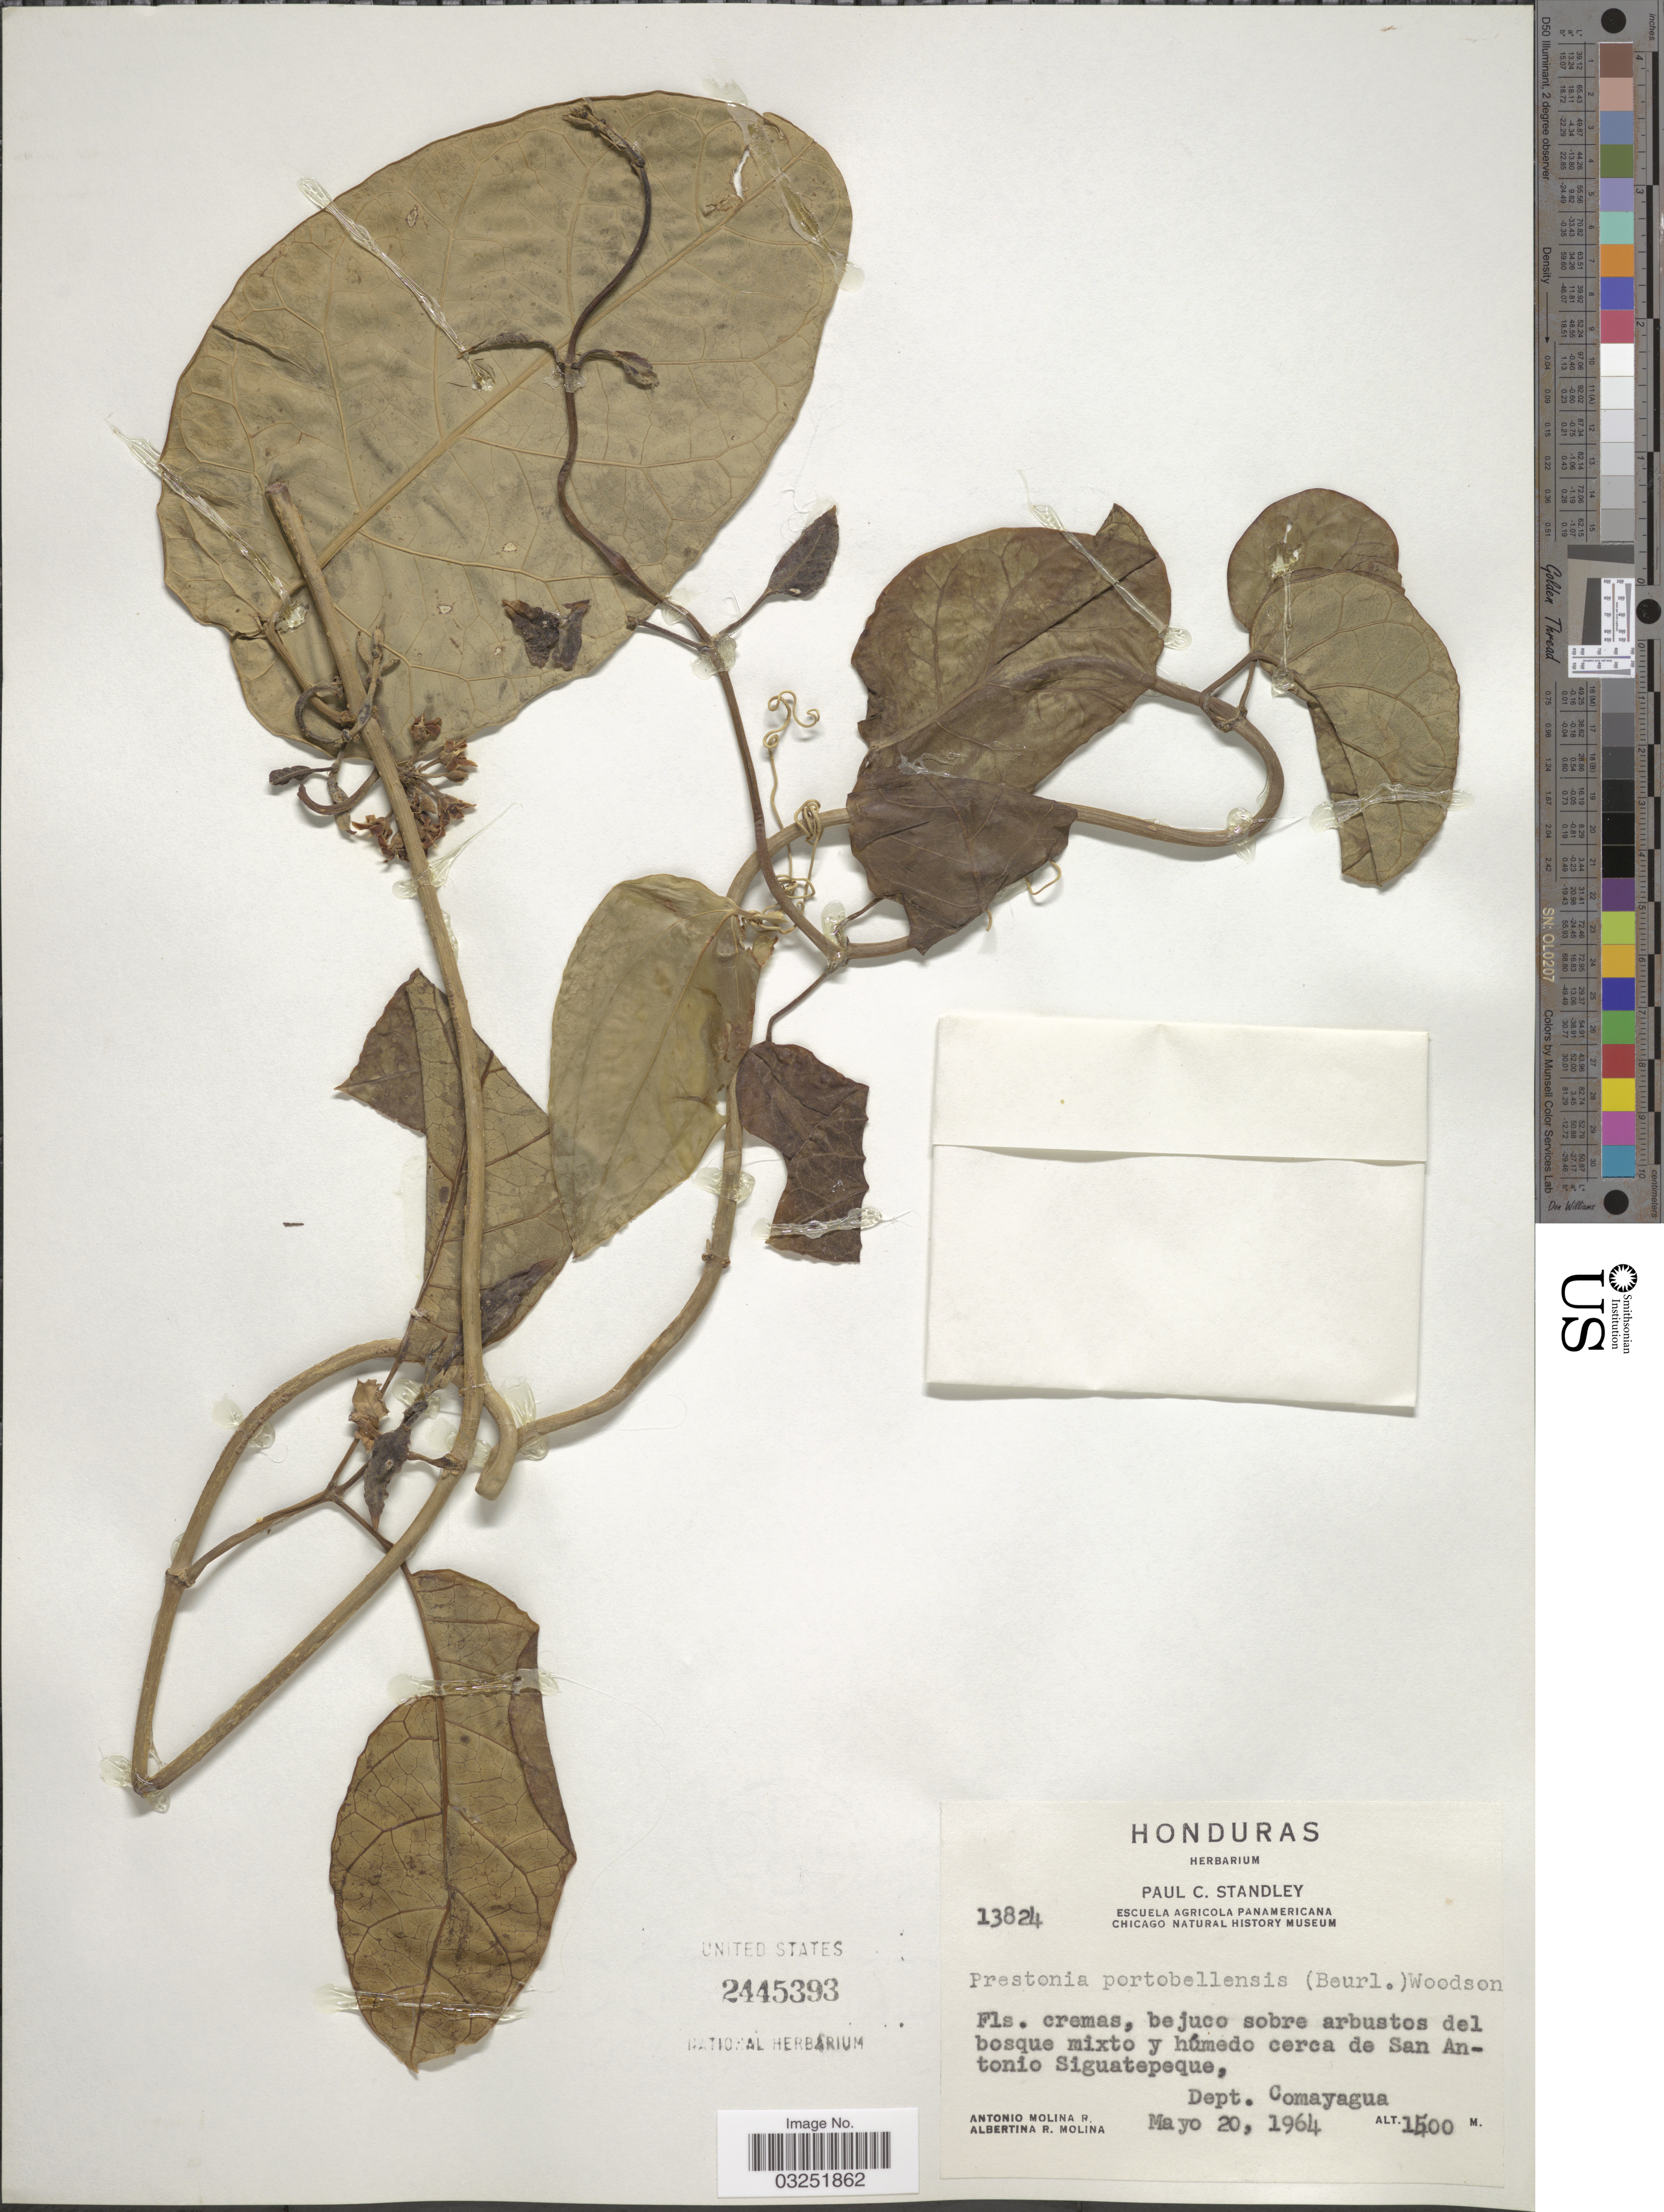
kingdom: Plantae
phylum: Tracheophyta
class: Magnoliopsida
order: Gentianales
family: Apocynaceae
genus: Prestonia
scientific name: Prestonia portobellensis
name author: (Beurl.) Woodson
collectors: A. Molina R. & A. R. Molina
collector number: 13824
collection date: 1964-05-20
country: Honduras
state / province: Comayagua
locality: Cerca de San Antonio Siguatepeque, Dept. Comayagua.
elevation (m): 1500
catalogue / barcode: US 2445393